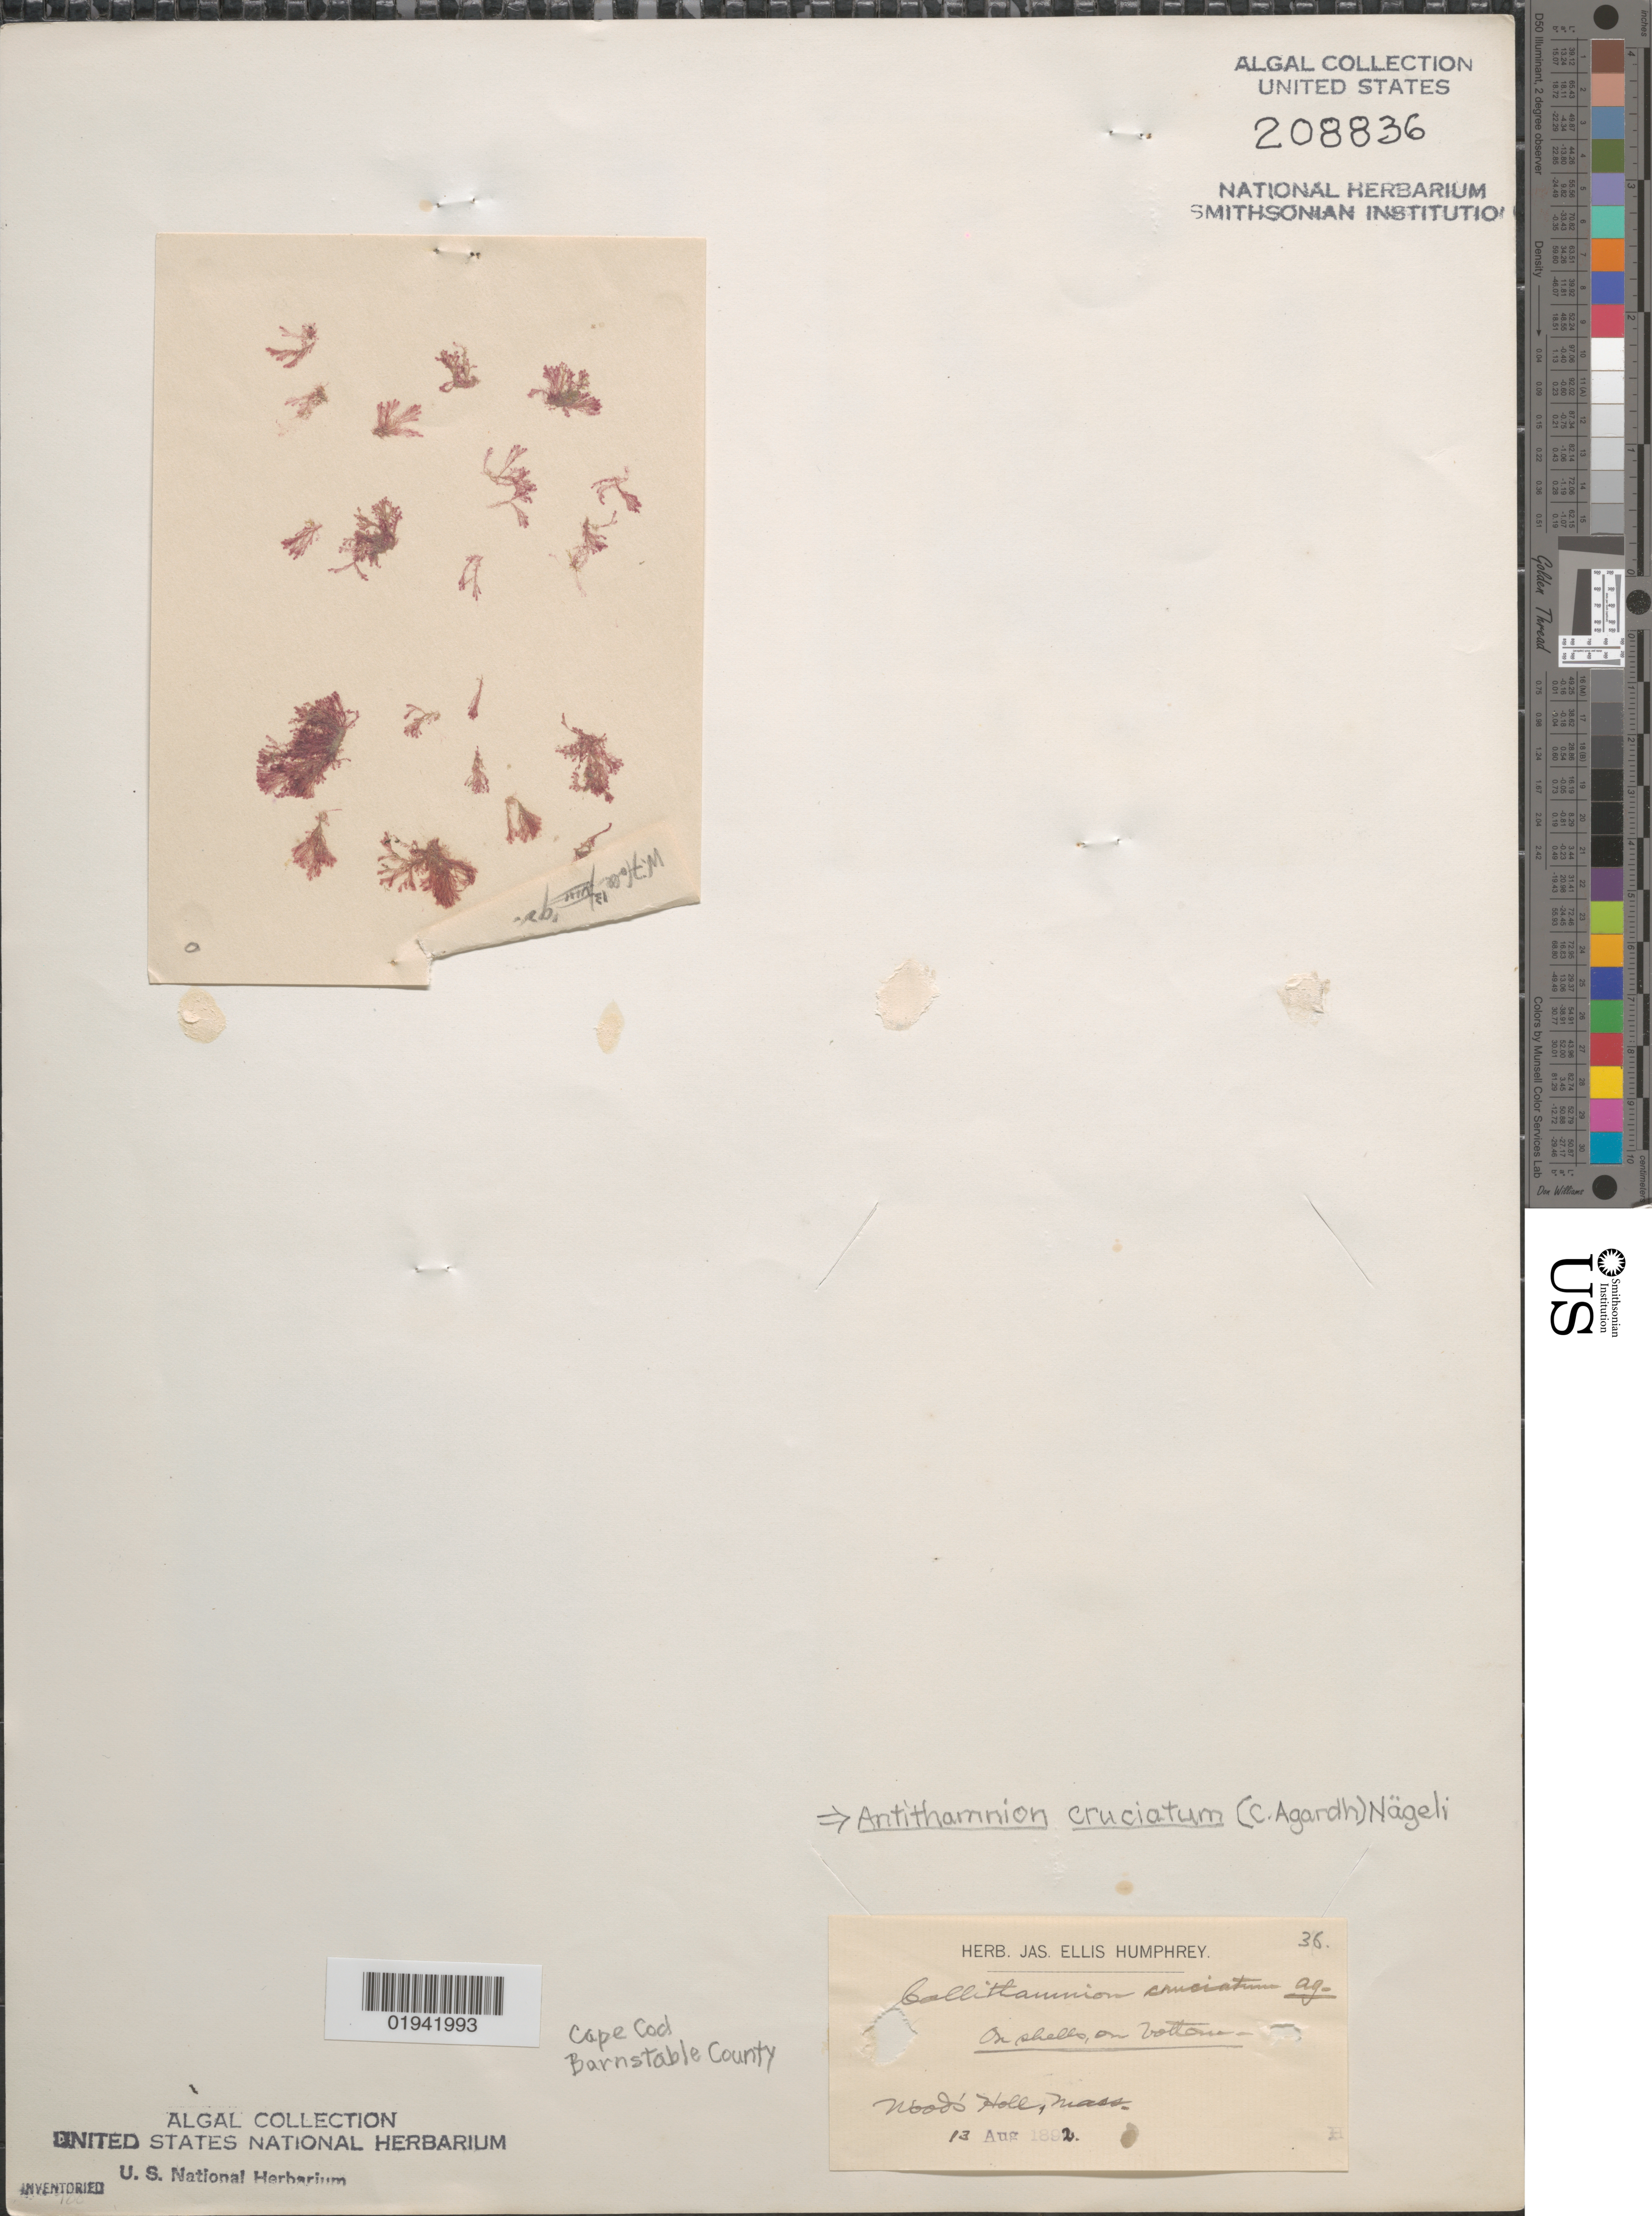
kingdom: Plantae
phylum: Rhodophyta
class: Florideophyceae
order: Ceramiales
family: Ceramiaceae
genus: Antithamnion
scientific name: Antithamnion cruciatum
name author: (C. Agardh) Näg.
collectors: J. Humphrey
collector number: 36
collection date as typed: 13 Aug 1892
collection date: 1892-08-13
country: United States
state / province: Massachusetts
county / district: Barnstable County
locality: Woods Hole (Wood's Holl)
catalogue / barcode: US 208836